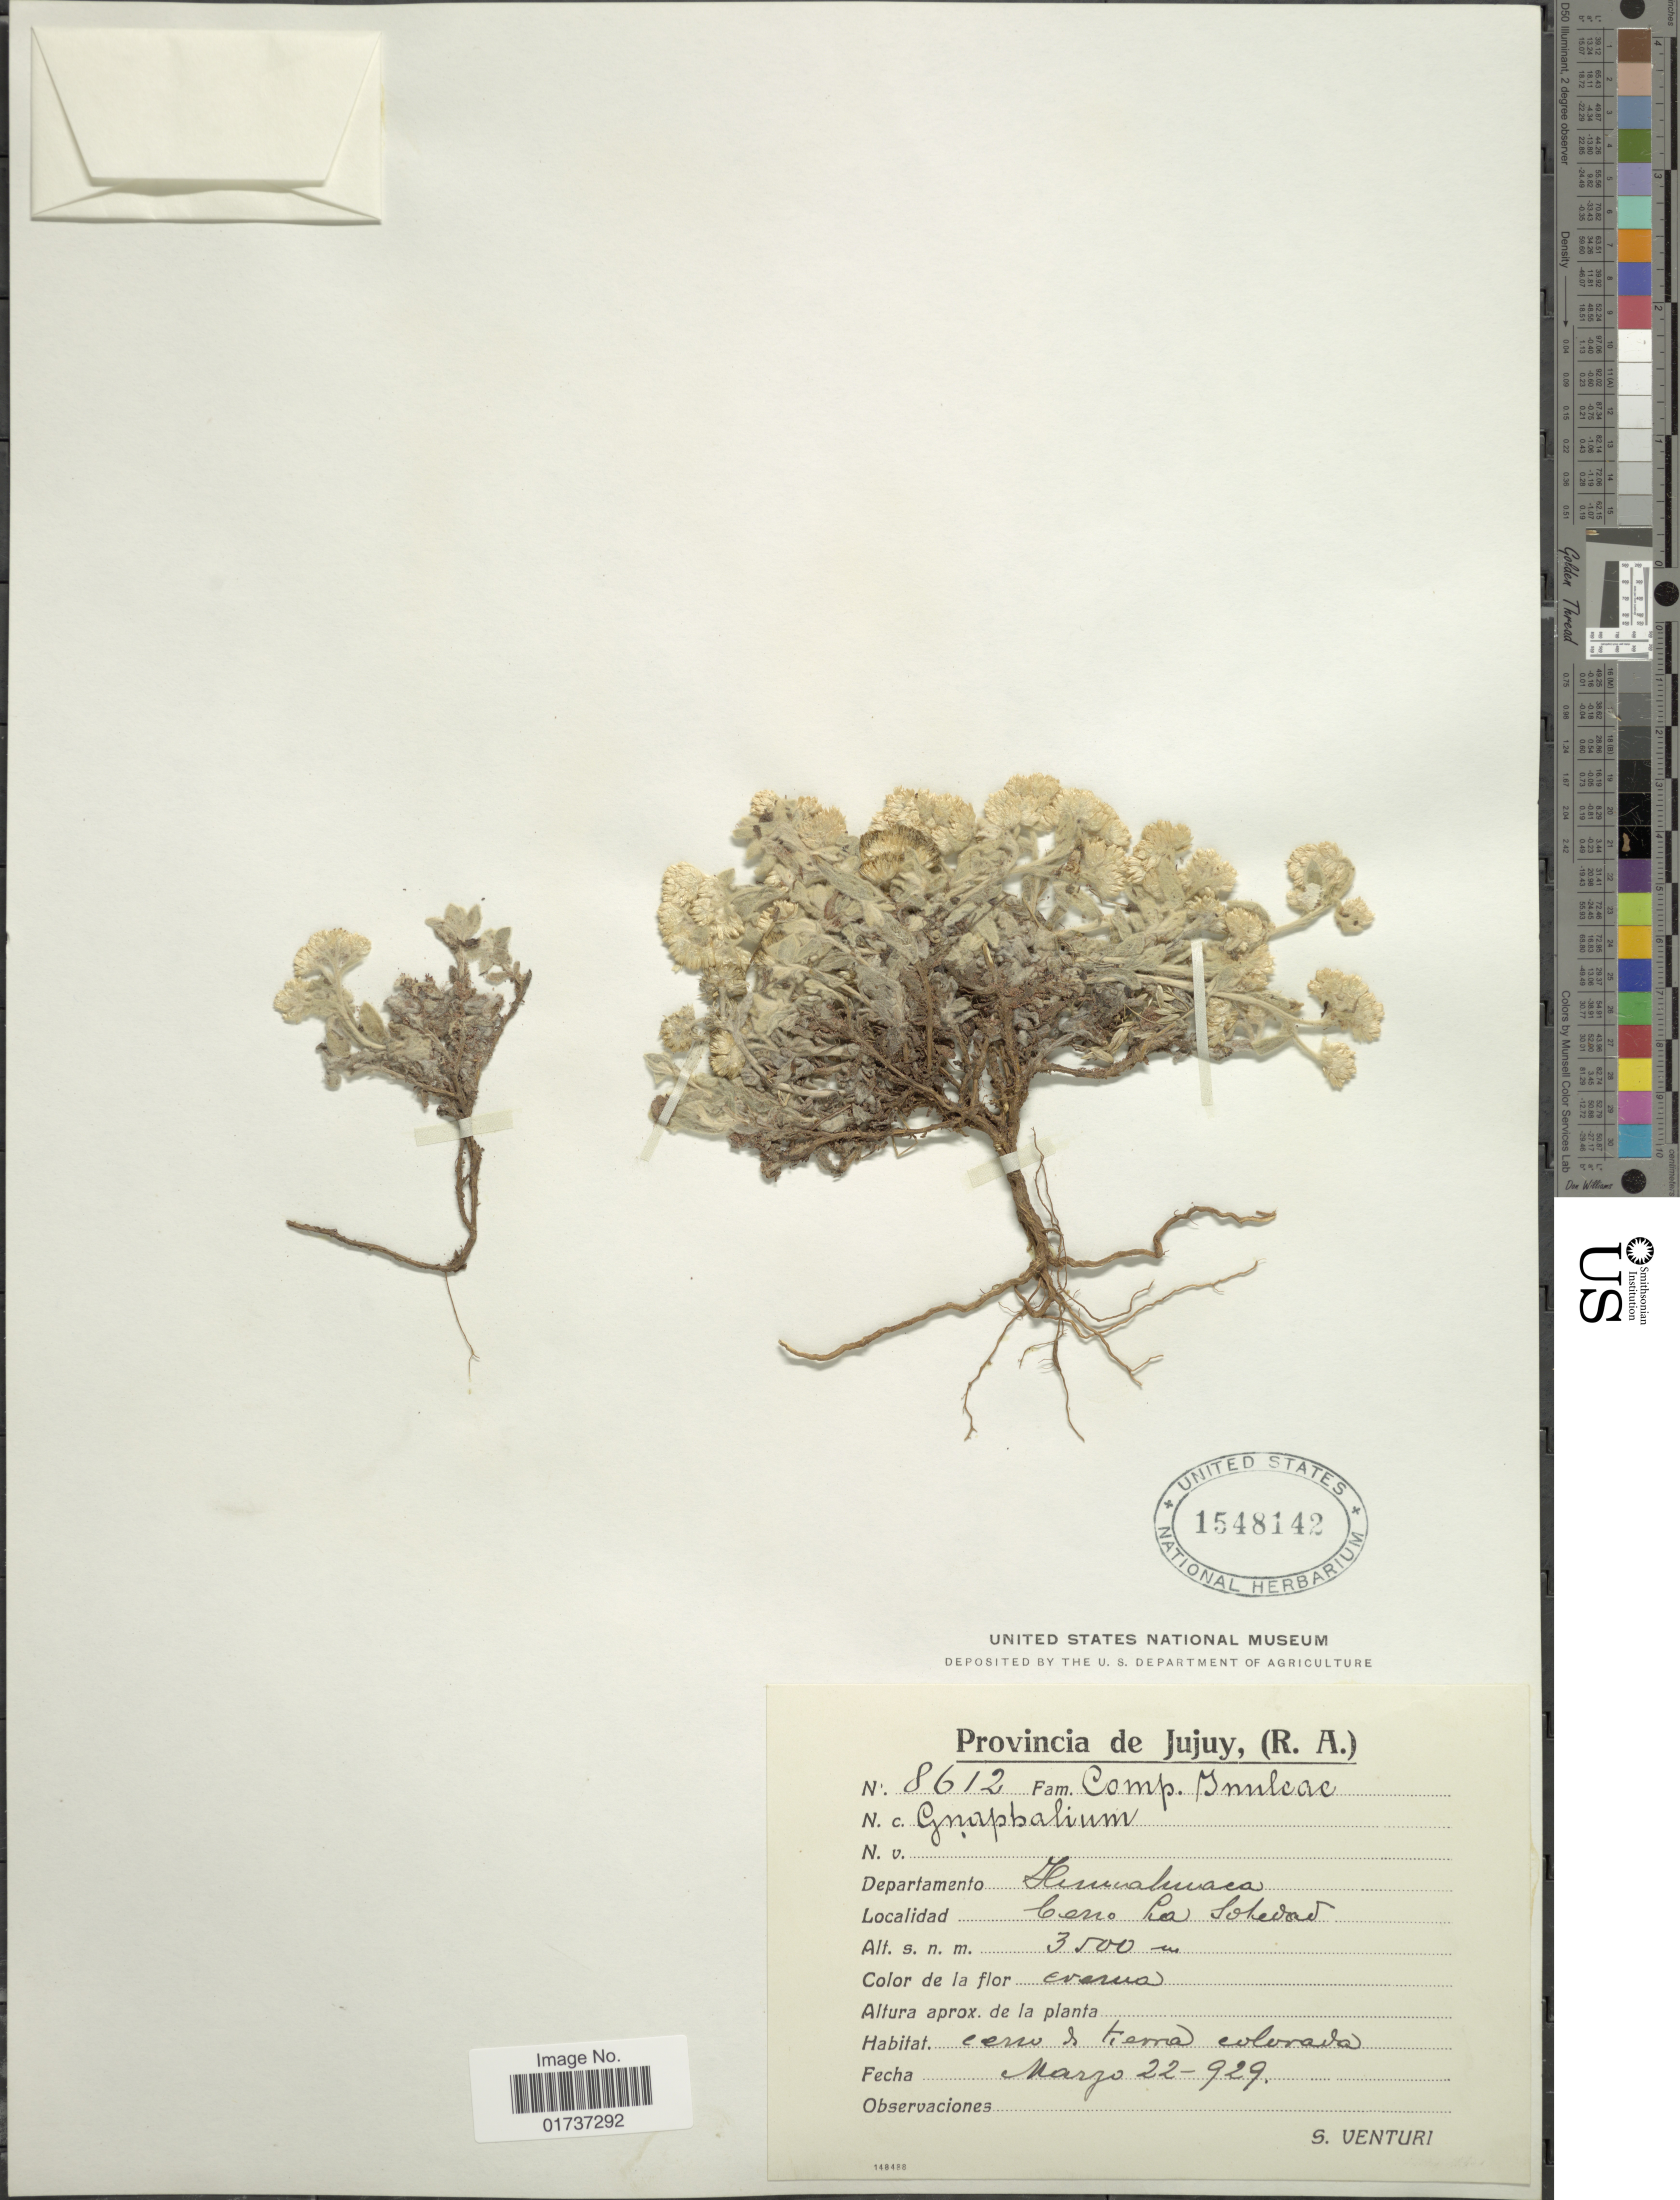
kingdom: Plantae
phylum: Tracheophyta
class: Magnoliopsida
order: Asterales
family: Asteraceae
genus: Gnaphalium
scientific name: Gnaphalium sp.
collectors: S. Venturi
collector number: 8612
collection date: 1929-03-22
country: Argentina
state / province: Jujuy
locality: (R.A.) Departamento Humnahuaca, Cerro La Soledad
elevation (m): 3500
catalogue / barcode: US 1548142